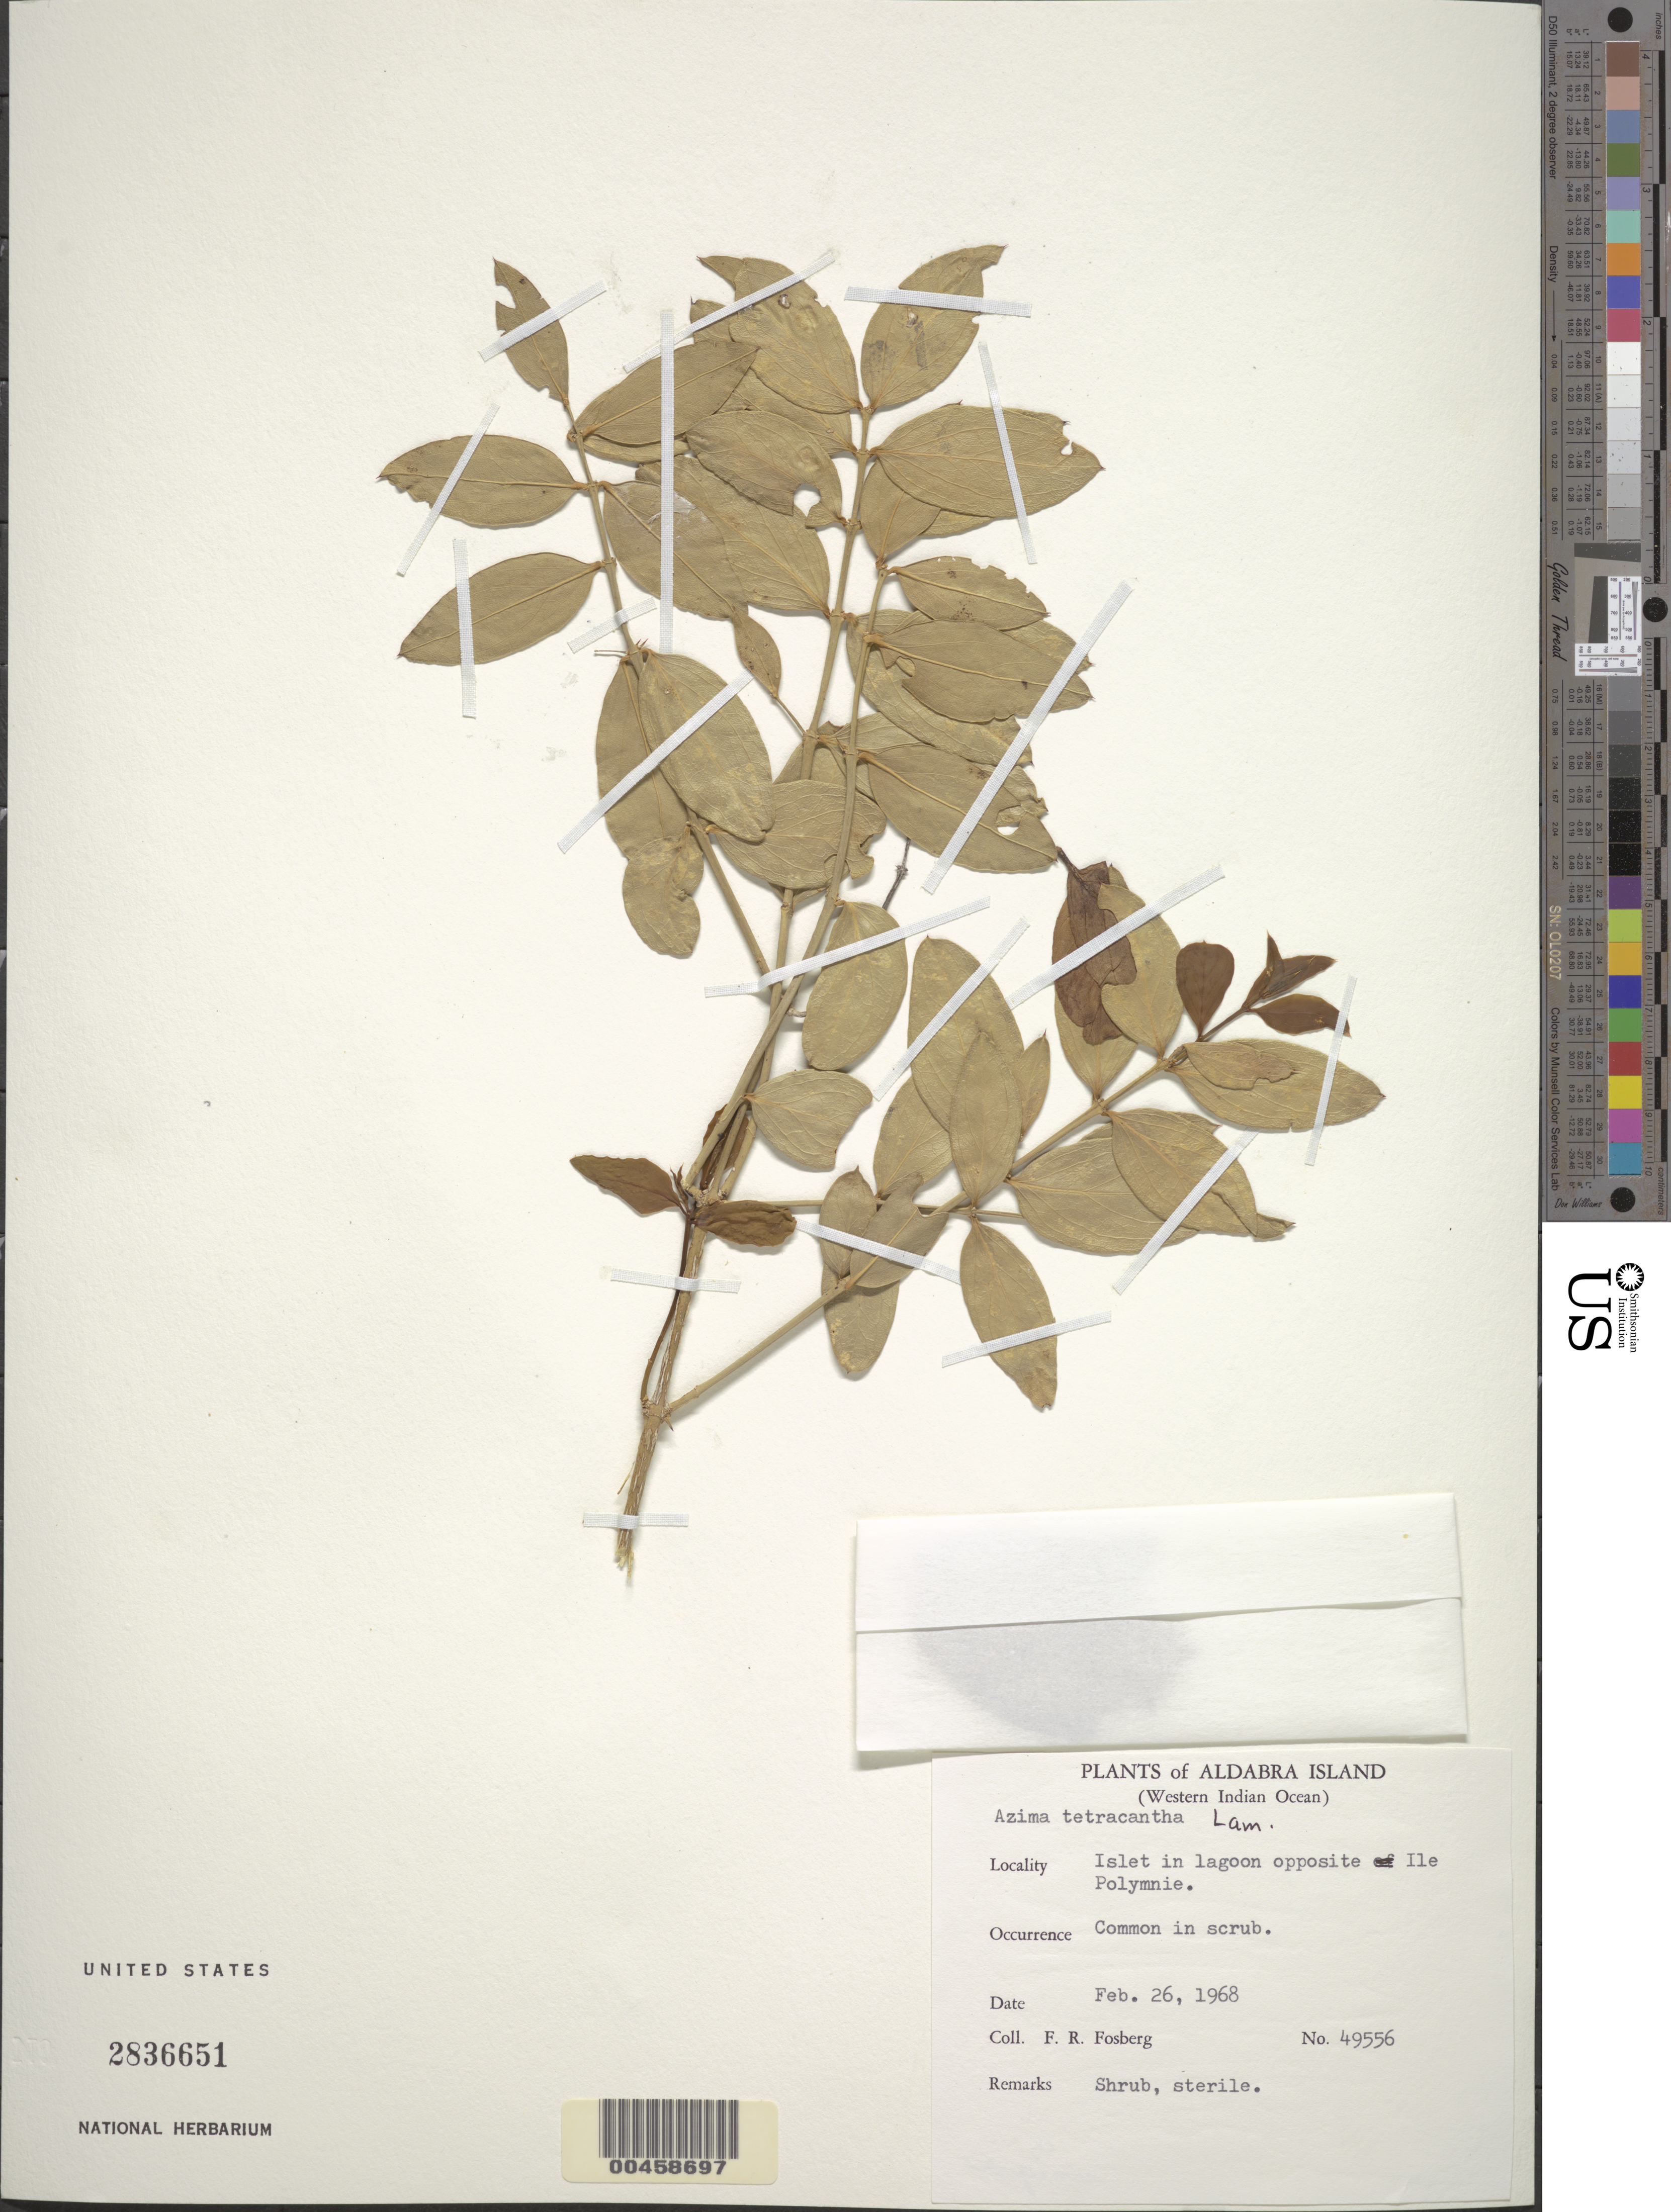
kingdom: Plantae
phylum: Tracheophyta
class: Magnoliopsida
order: Brassicales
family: Salvadoraceae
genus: Azima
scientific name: Azima tetracantha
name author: Lam.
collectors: F. R. Fosberg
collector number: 49556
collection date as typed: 26 Feb 1968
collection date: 1968-02-26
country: Seychelles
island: Aldabra Atoll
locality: Islet in lagoon opposite Ile Polymnie. [Polymnie I. is part of Aldabra Island (Atoll).]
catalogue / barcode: US 2836651